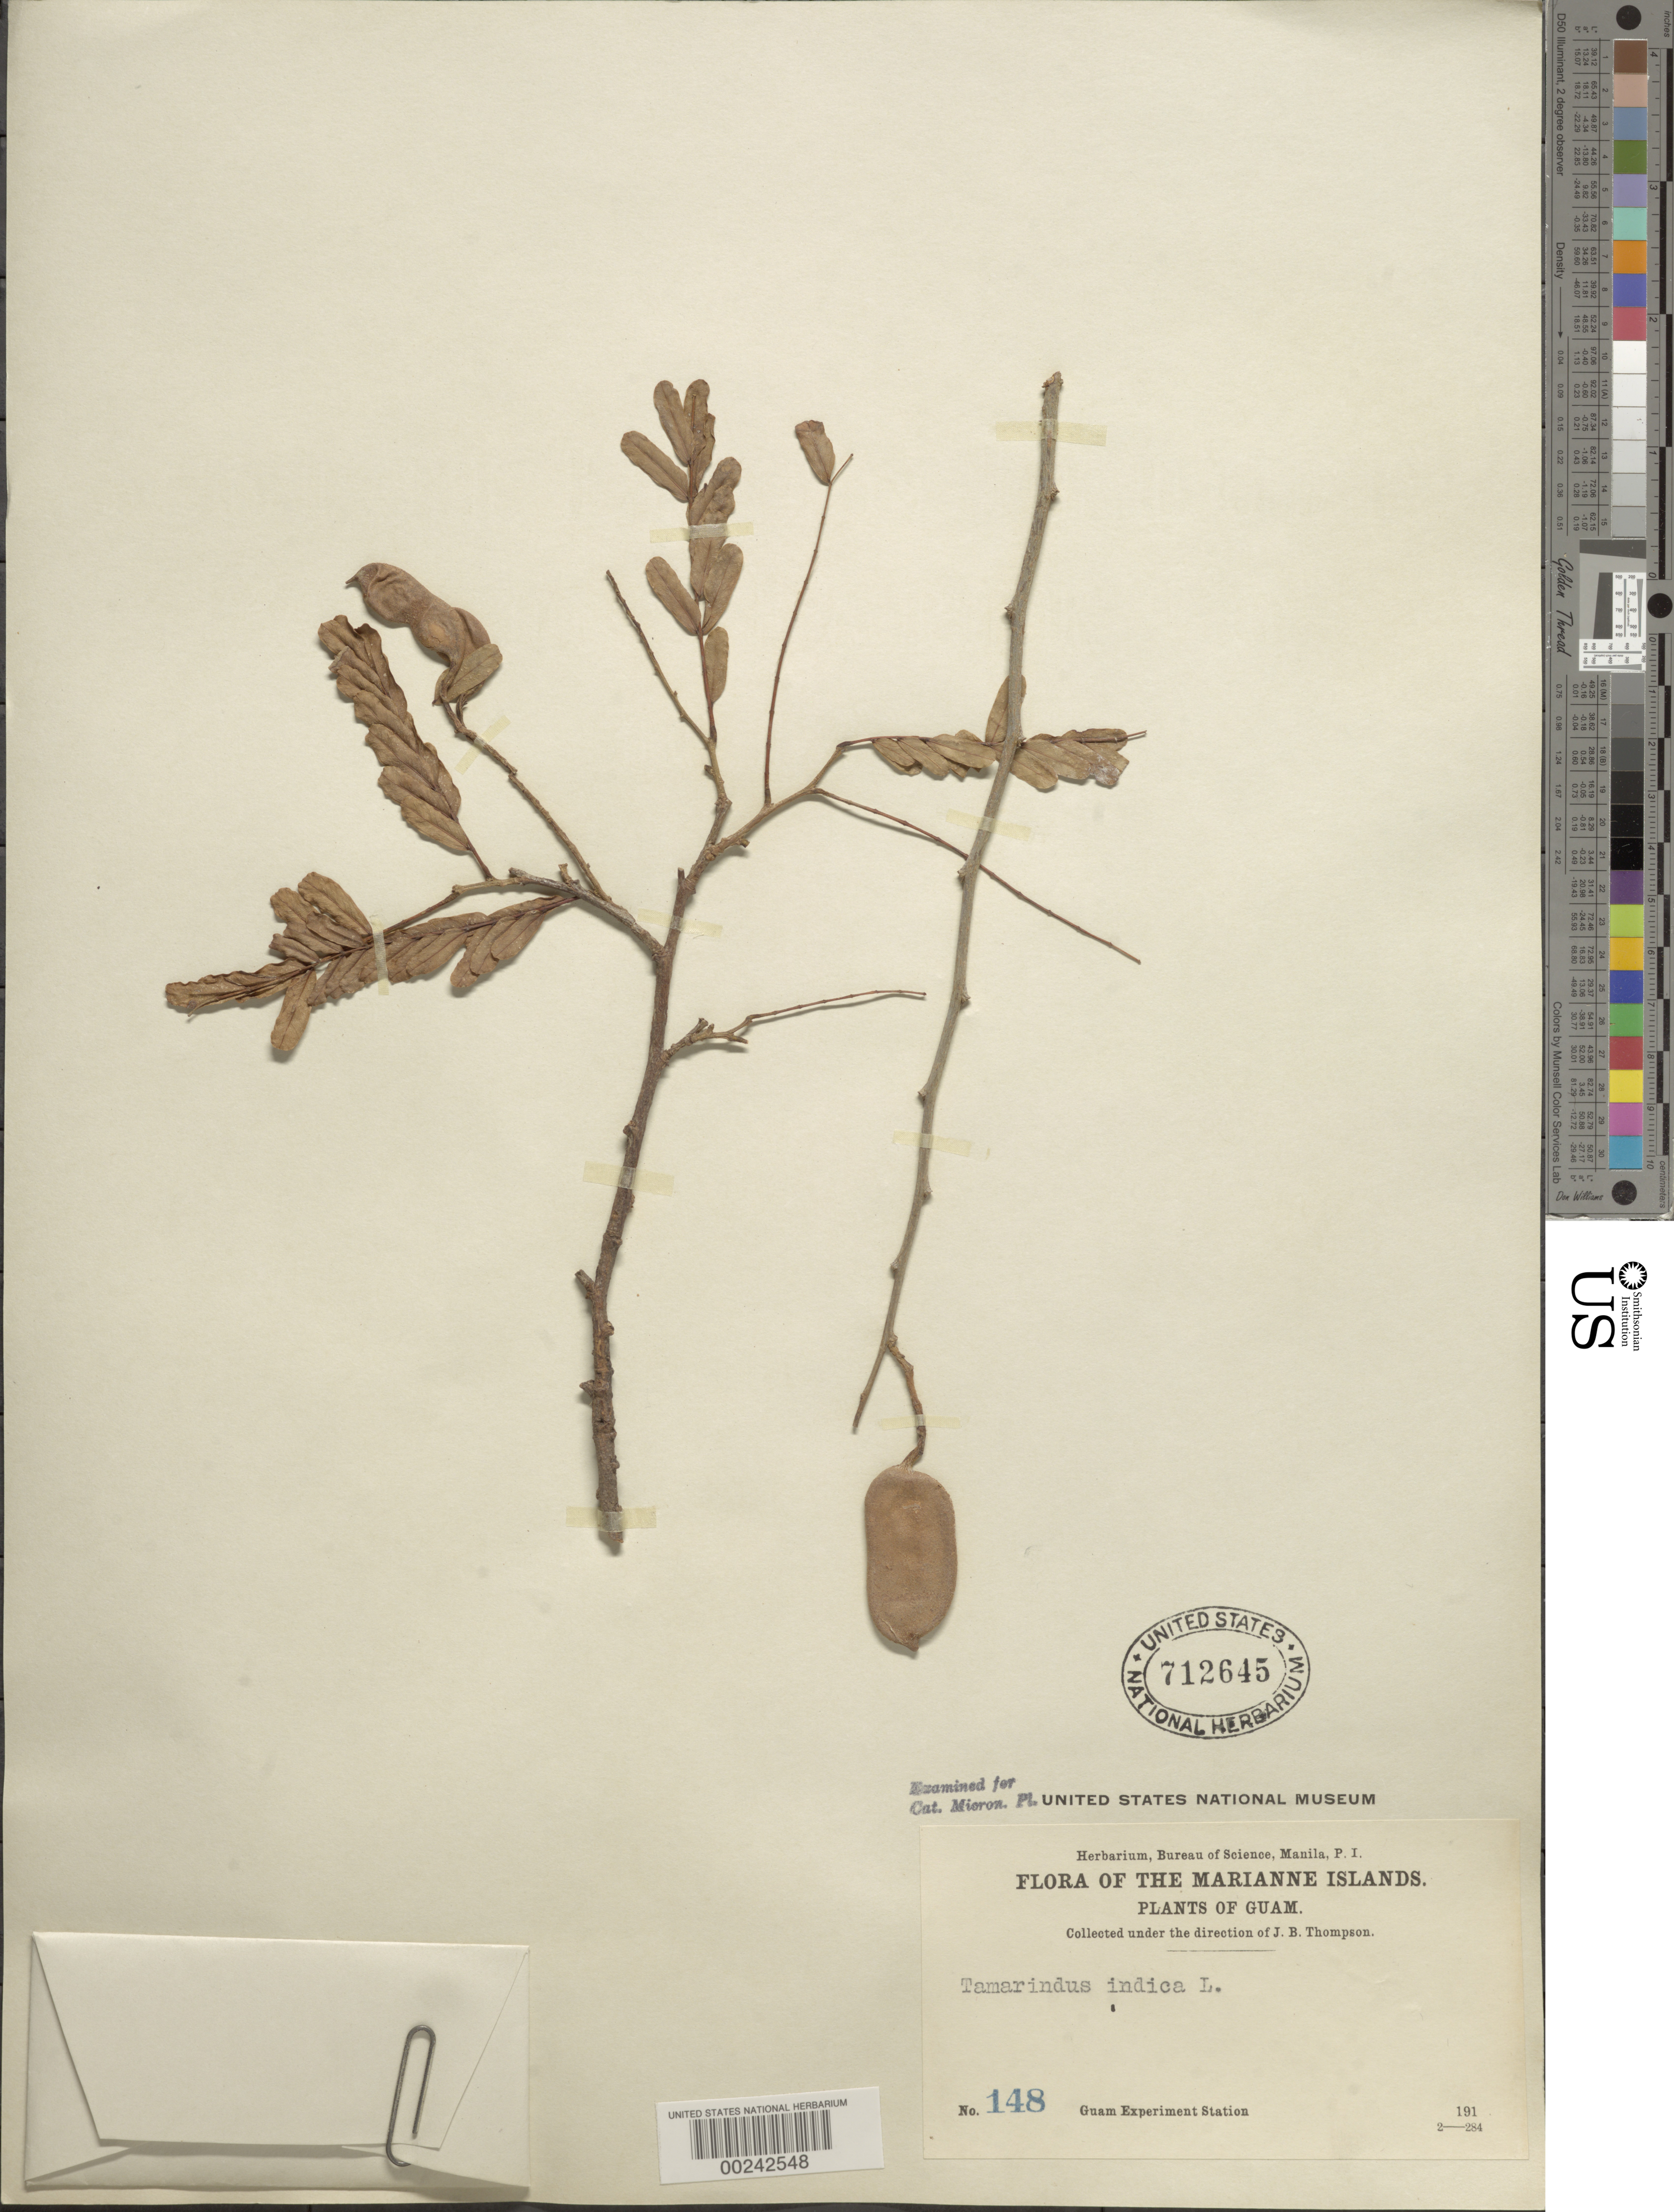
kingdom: Plantae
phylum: Tracheophyta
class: Magnoliopsida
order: Fabales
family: Fabaceae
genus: Tamarindus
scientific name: Tamarindus indica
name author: L.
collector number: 148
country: Guam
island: Guam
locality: Guam experiment station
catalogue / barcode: US 712645